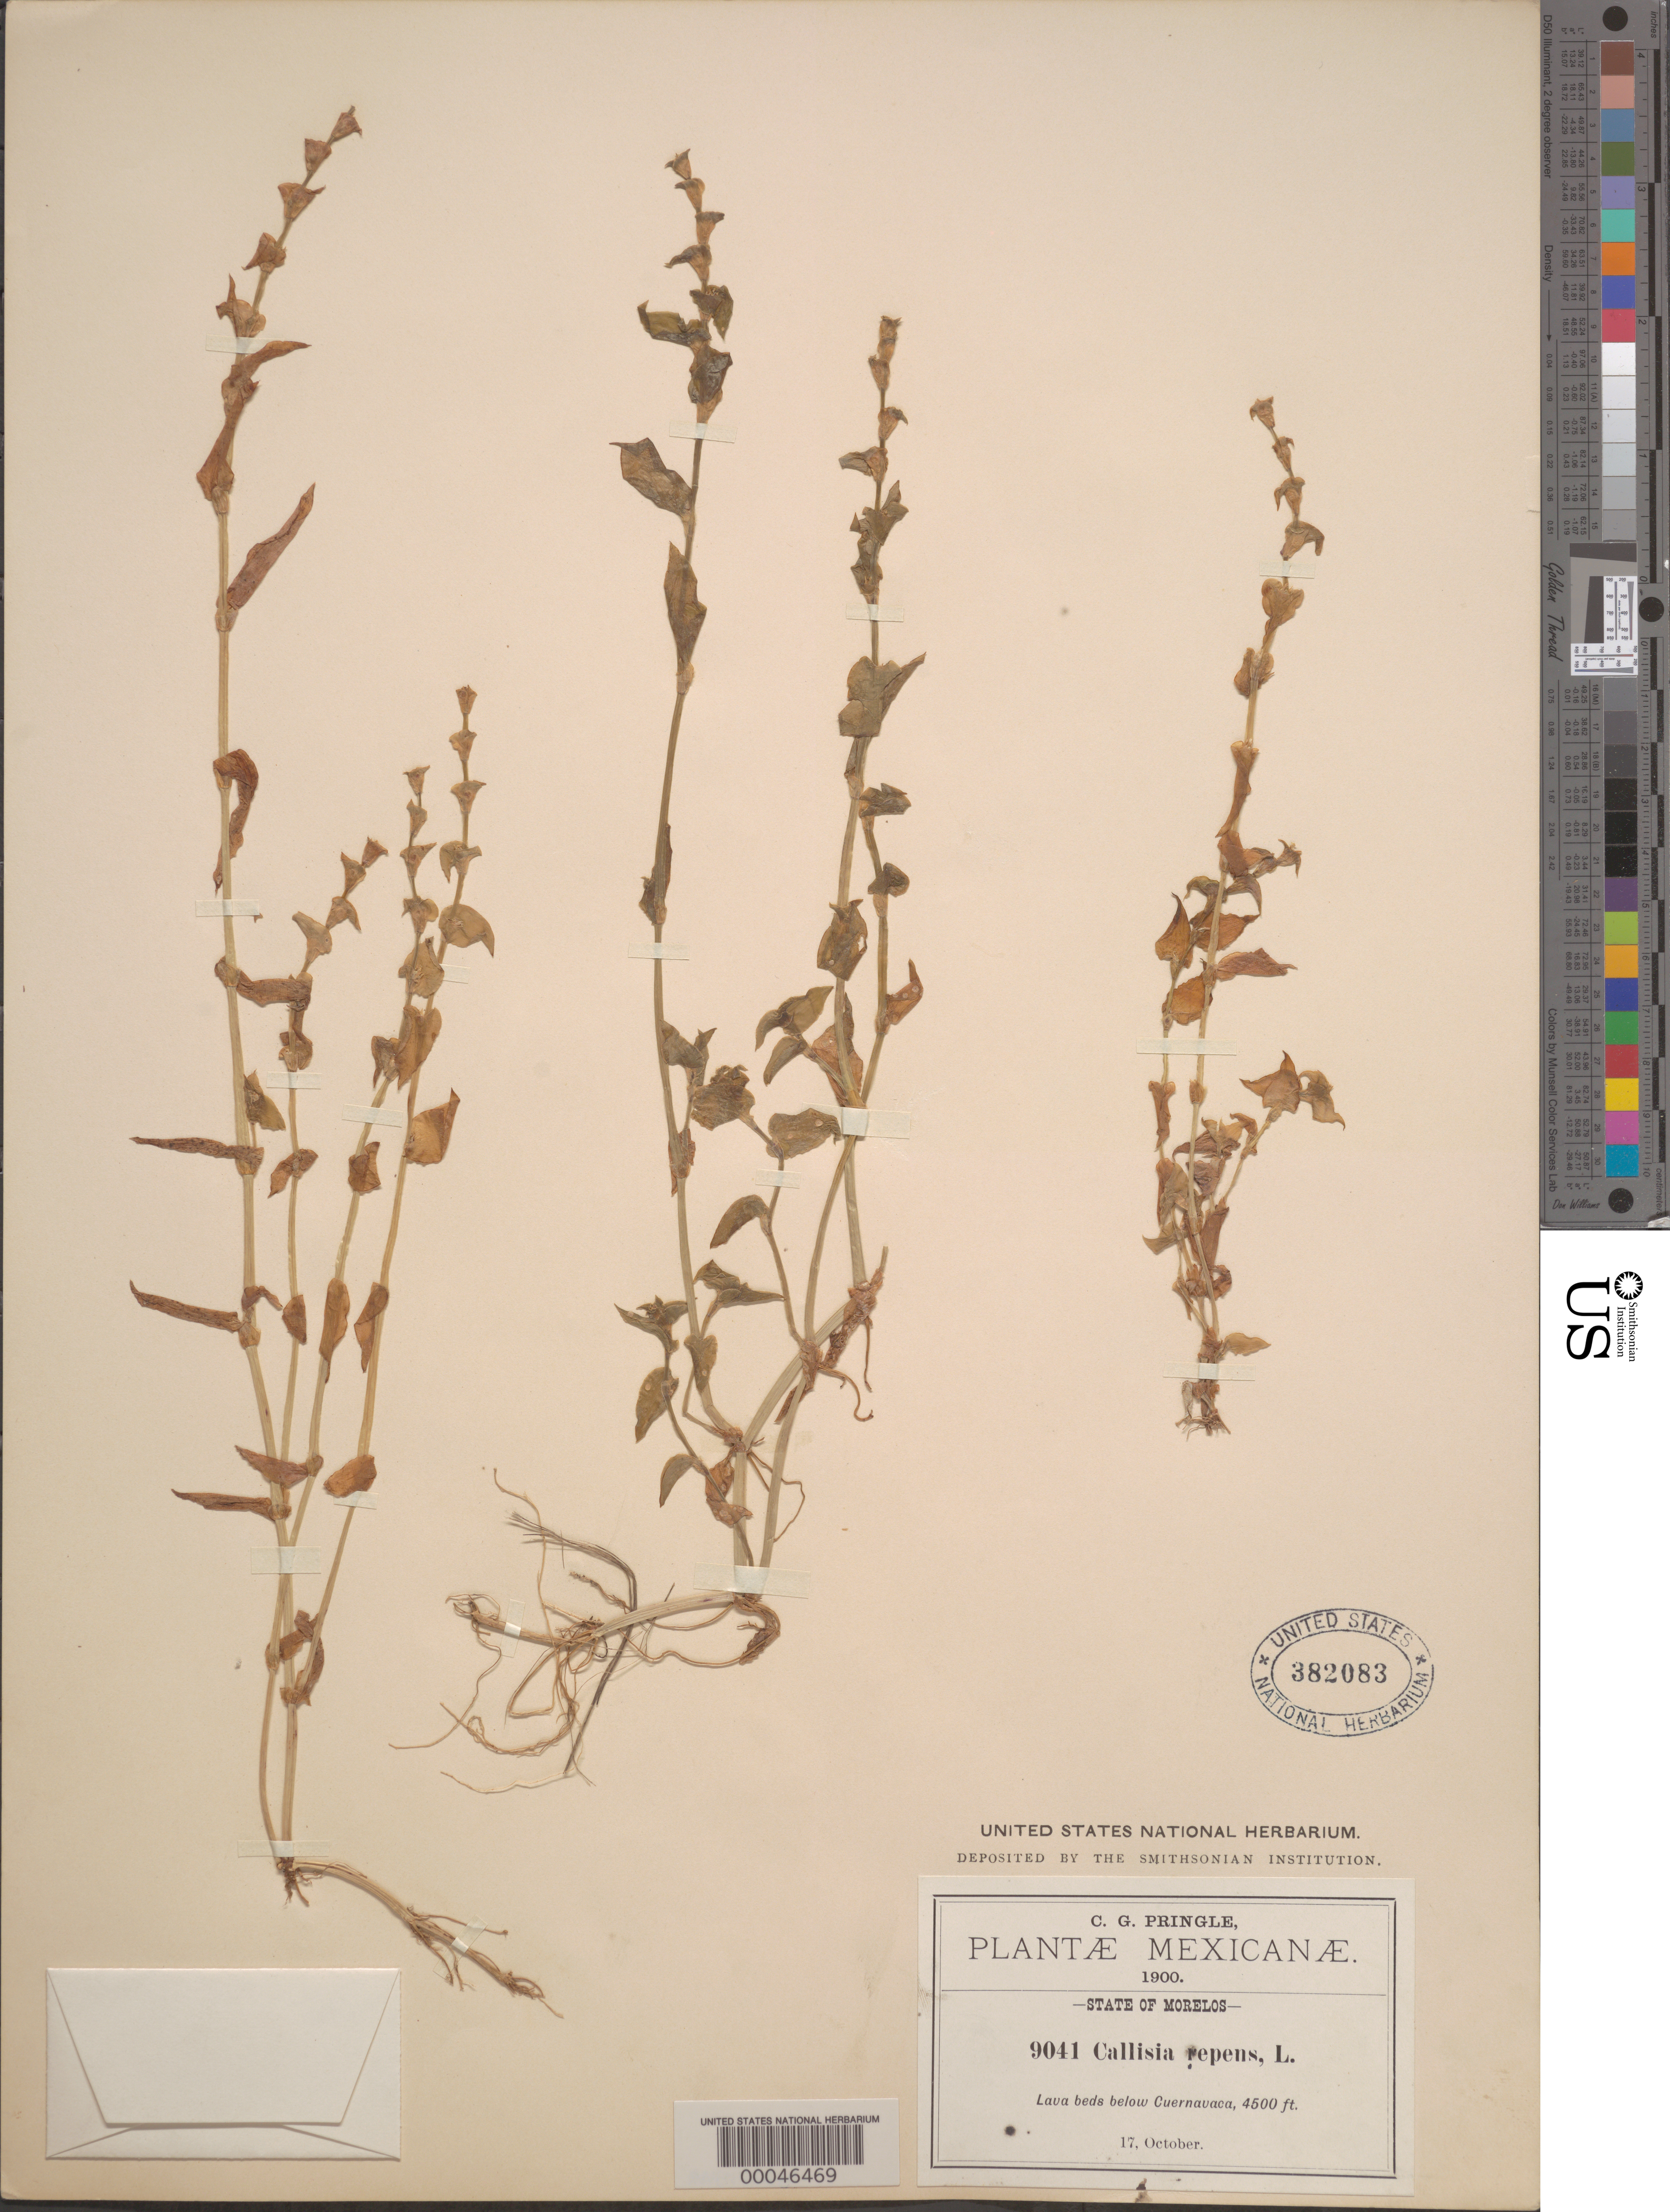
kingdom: Plantae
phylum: Tracheophyta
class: Liliopsida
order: Commelinales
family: Commelinaceae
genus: Callisia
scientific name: Callisia repens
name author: (Jacq.) L.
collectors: C. G. Pringle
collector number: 9041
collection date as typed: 17 Oct 1900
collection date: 1900-10-17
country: Mexico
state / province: Morelos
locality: Below Cuernavaca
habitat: Lava beds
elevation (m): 1373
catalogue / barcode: US 382083